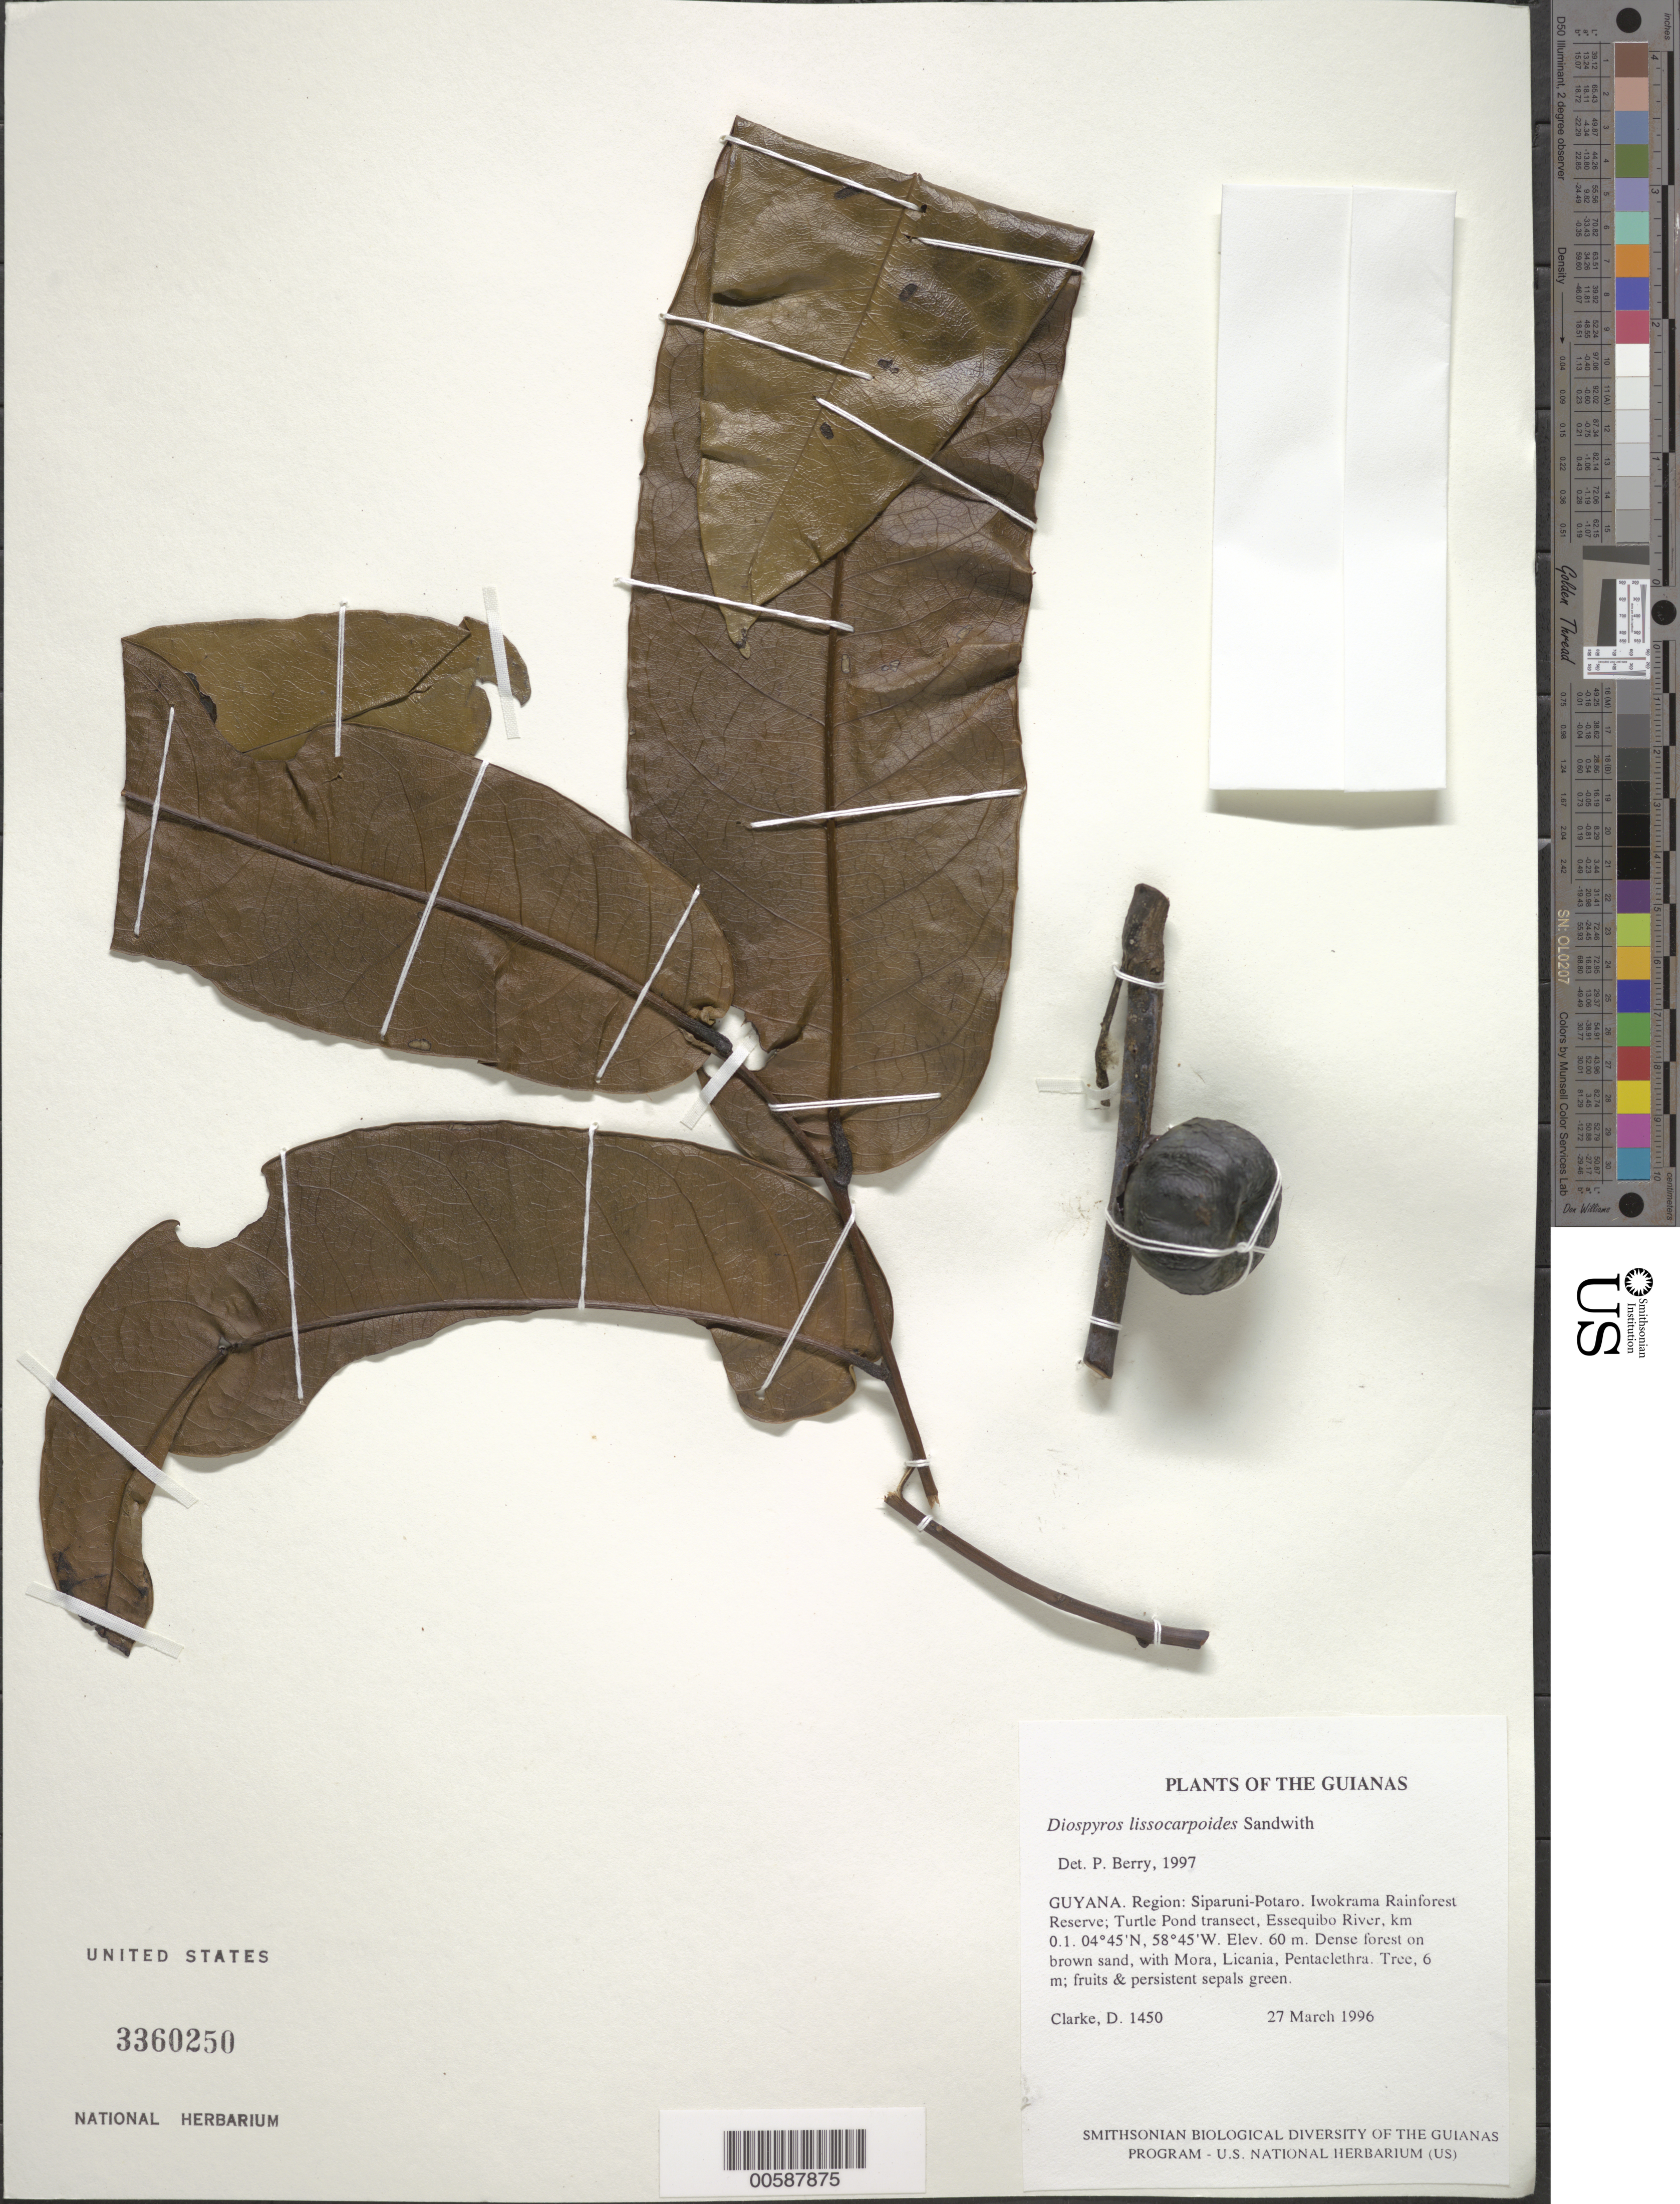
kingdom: Plantae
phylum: Tracheophyta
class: Magnoliopsida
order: Ericales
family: Ebenaceae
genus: Diospyros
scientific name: Diospyros lissocarpoides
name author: Sandwith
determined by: Berry, P. E., (WIS), University of Wisconsin - Madison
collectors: H. D. Clarke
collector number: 1450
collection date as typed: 27 March 1996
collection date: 1996-03-27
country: Guyana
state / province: Potaro-Siparuni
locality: Iwokrama Rainforest Reserve; Turtle Pond transect, Essequibo River, km 0.1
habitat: Dense forest on brown sand, with Mora, Licania, Pentaclethra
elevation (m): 60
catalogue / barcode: US 3360250